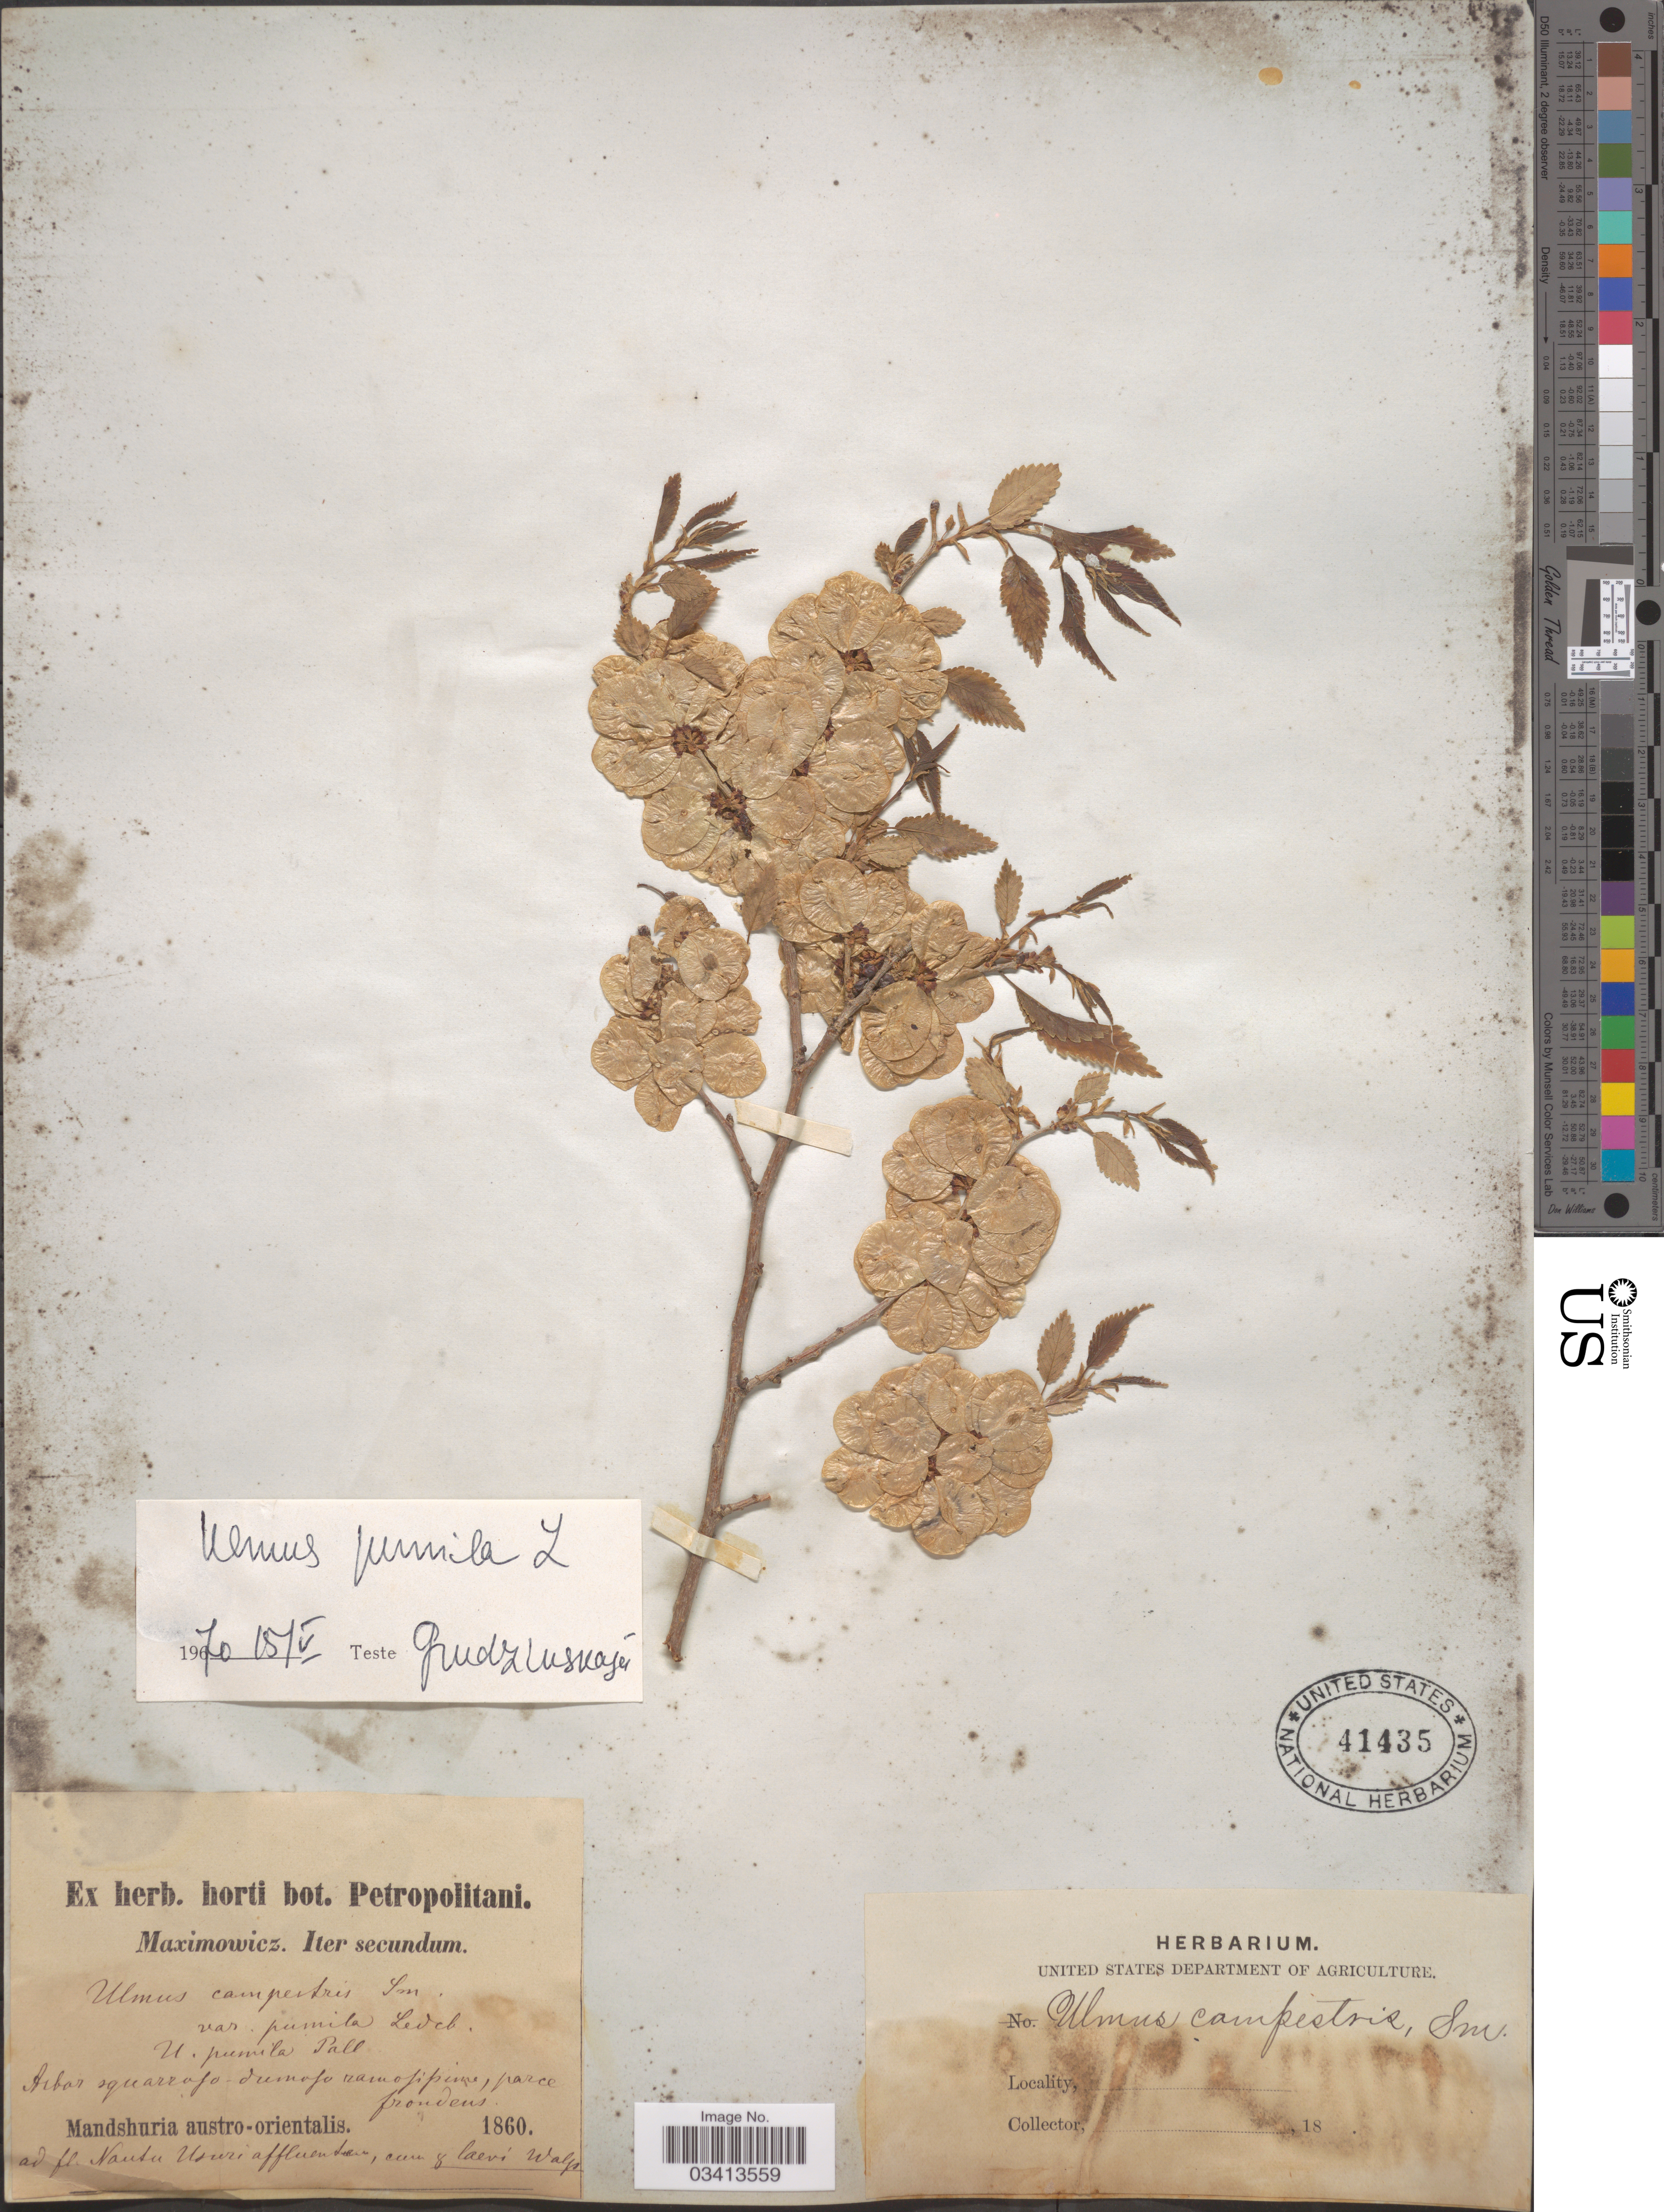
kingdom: Plantae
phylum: Tracheophyta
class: Magnoliopsida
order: Rosales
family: Ulmaceae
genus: Ulmus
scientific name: Ulmus pumila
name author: L.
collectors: Maximowicz, --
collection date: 1860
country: China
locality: Mandshuria austro-orientalis. Ad fl. Nanta Usuri affluenten.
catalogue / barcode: US 41435